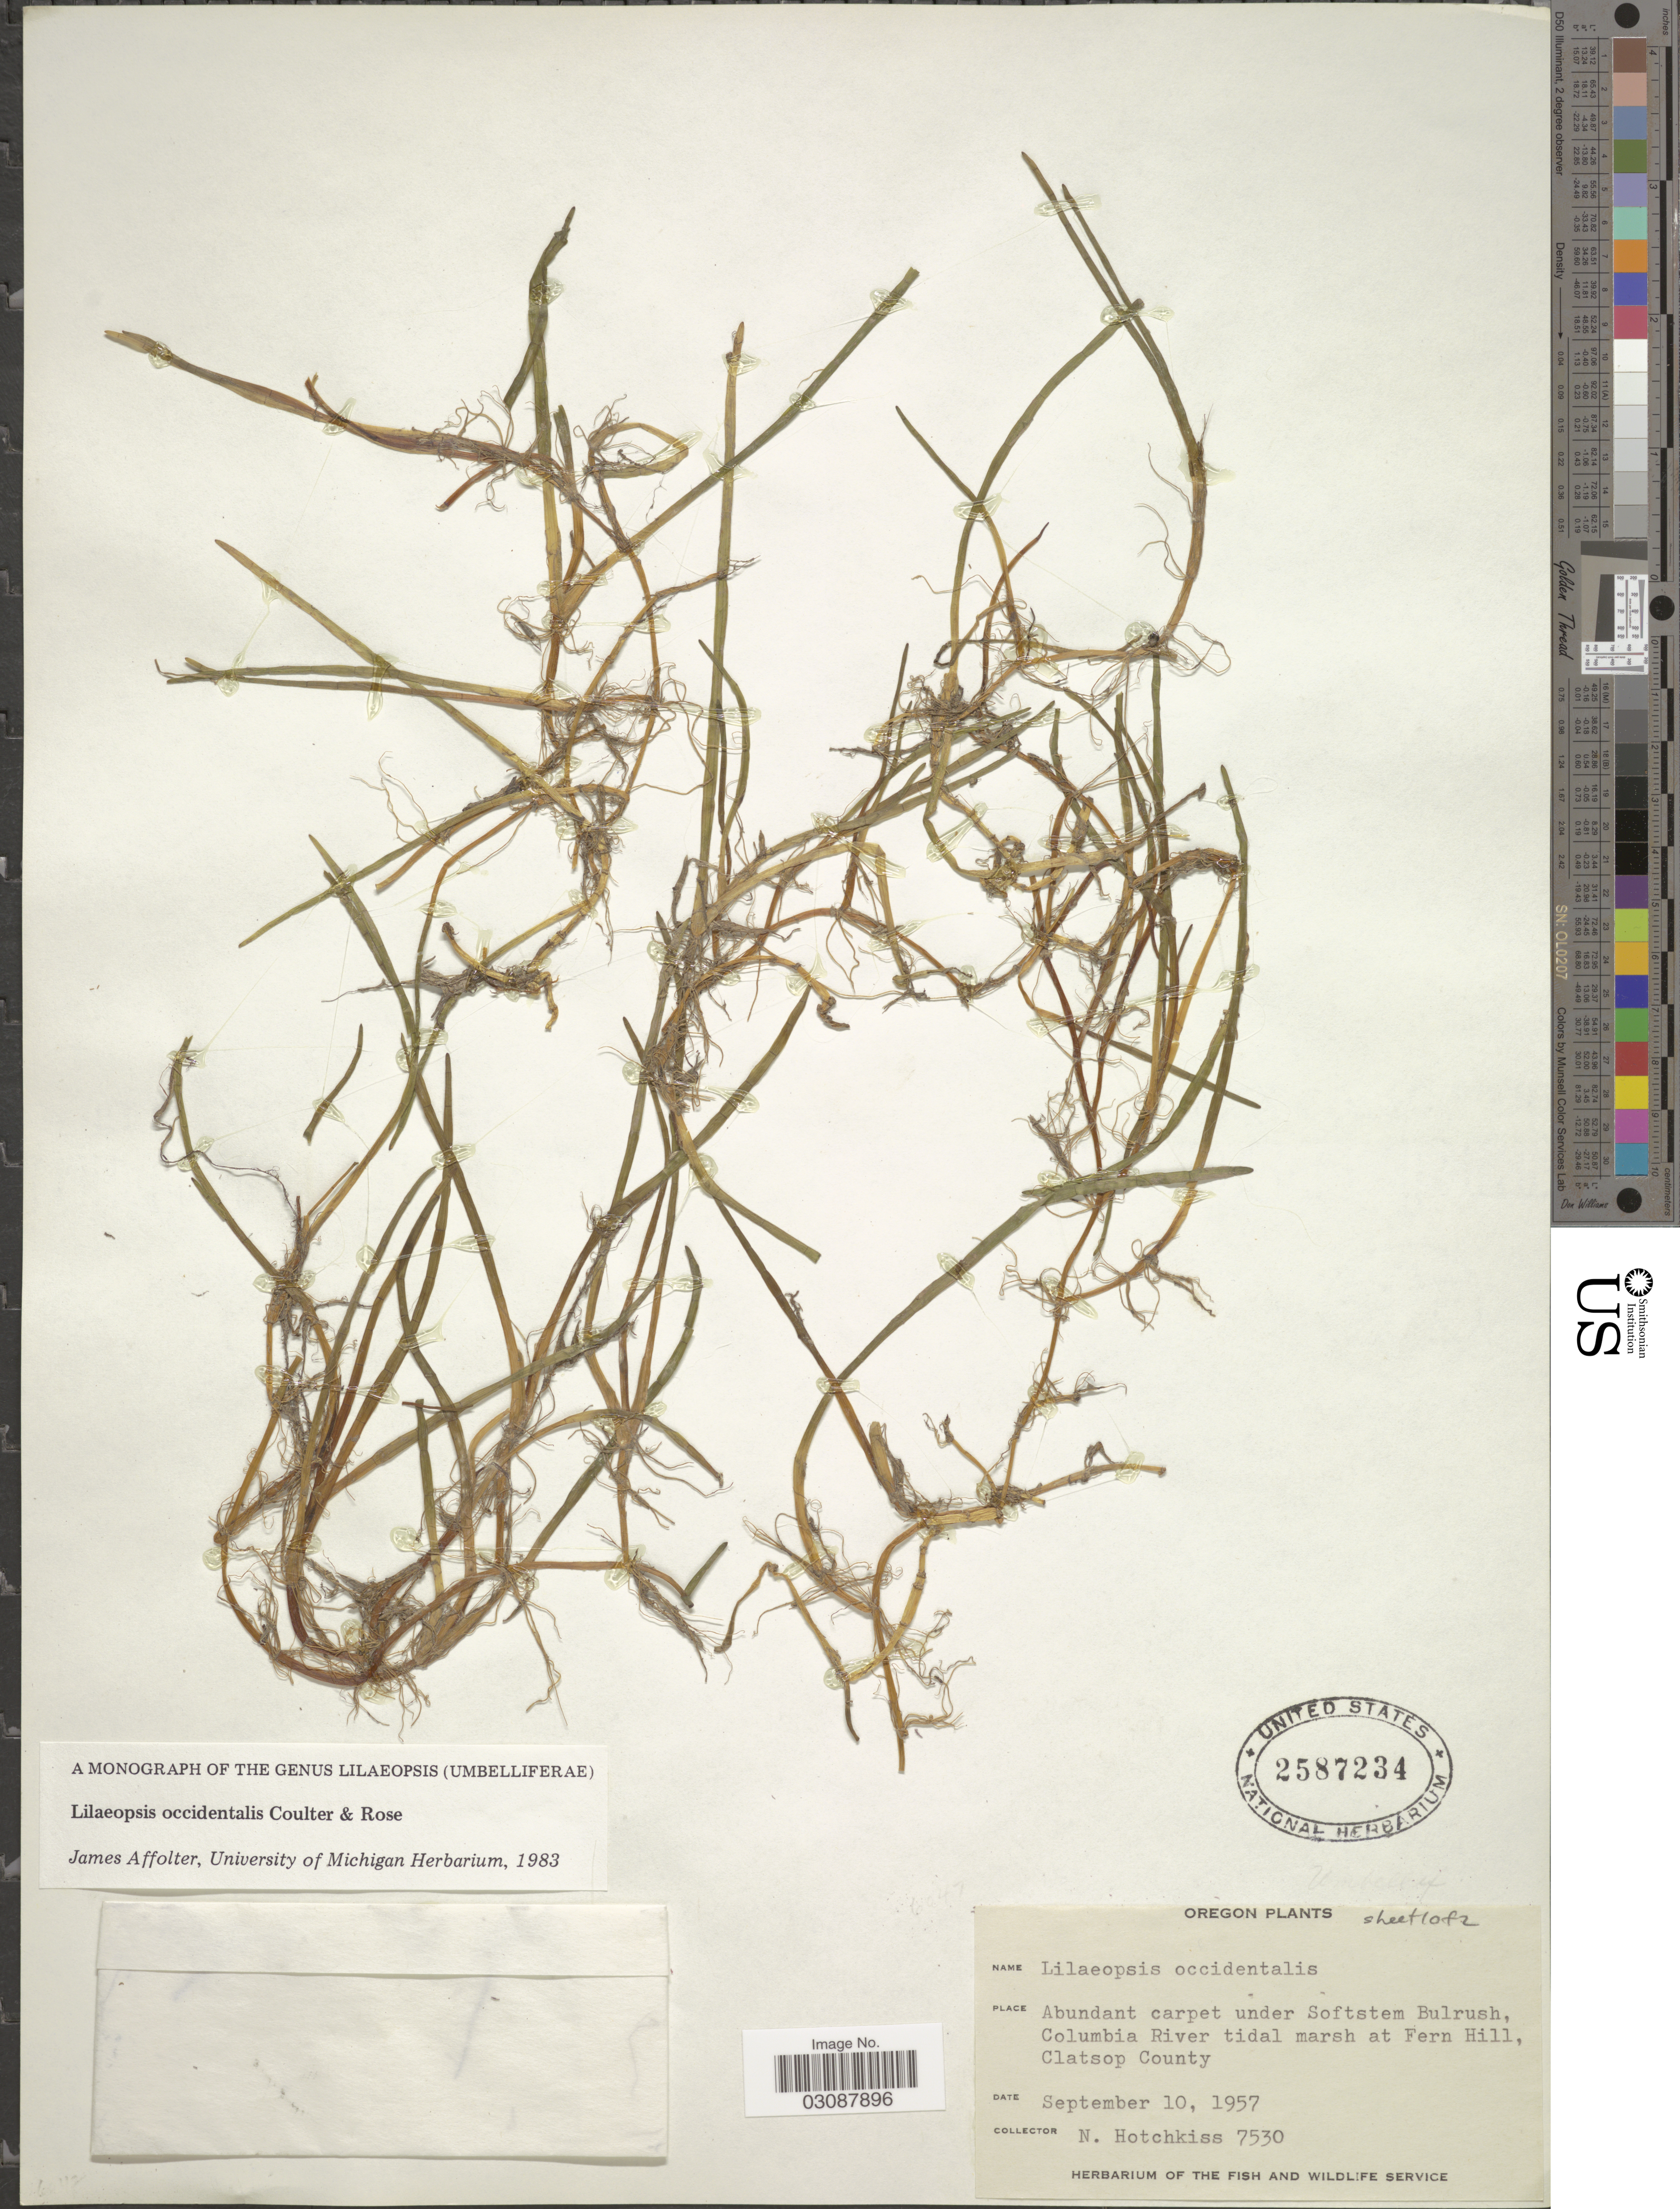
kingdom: Plantae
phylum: Tracheophyta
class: Magnoliopsida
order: Apiales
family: Apiaceae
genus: Lilaeopsis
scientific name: Lilaeopsis occidentalis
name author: J.M. Coult. & Rose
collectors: N. Hotchkiss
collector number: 7530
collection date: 1957-09-10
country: United States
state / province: Oregon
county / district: Clatsop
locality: Abundant carpet under Softstem Bulrush, Columbia River tidal marsh at Fern Hill, Clatsop County.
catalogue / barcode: US 2587234